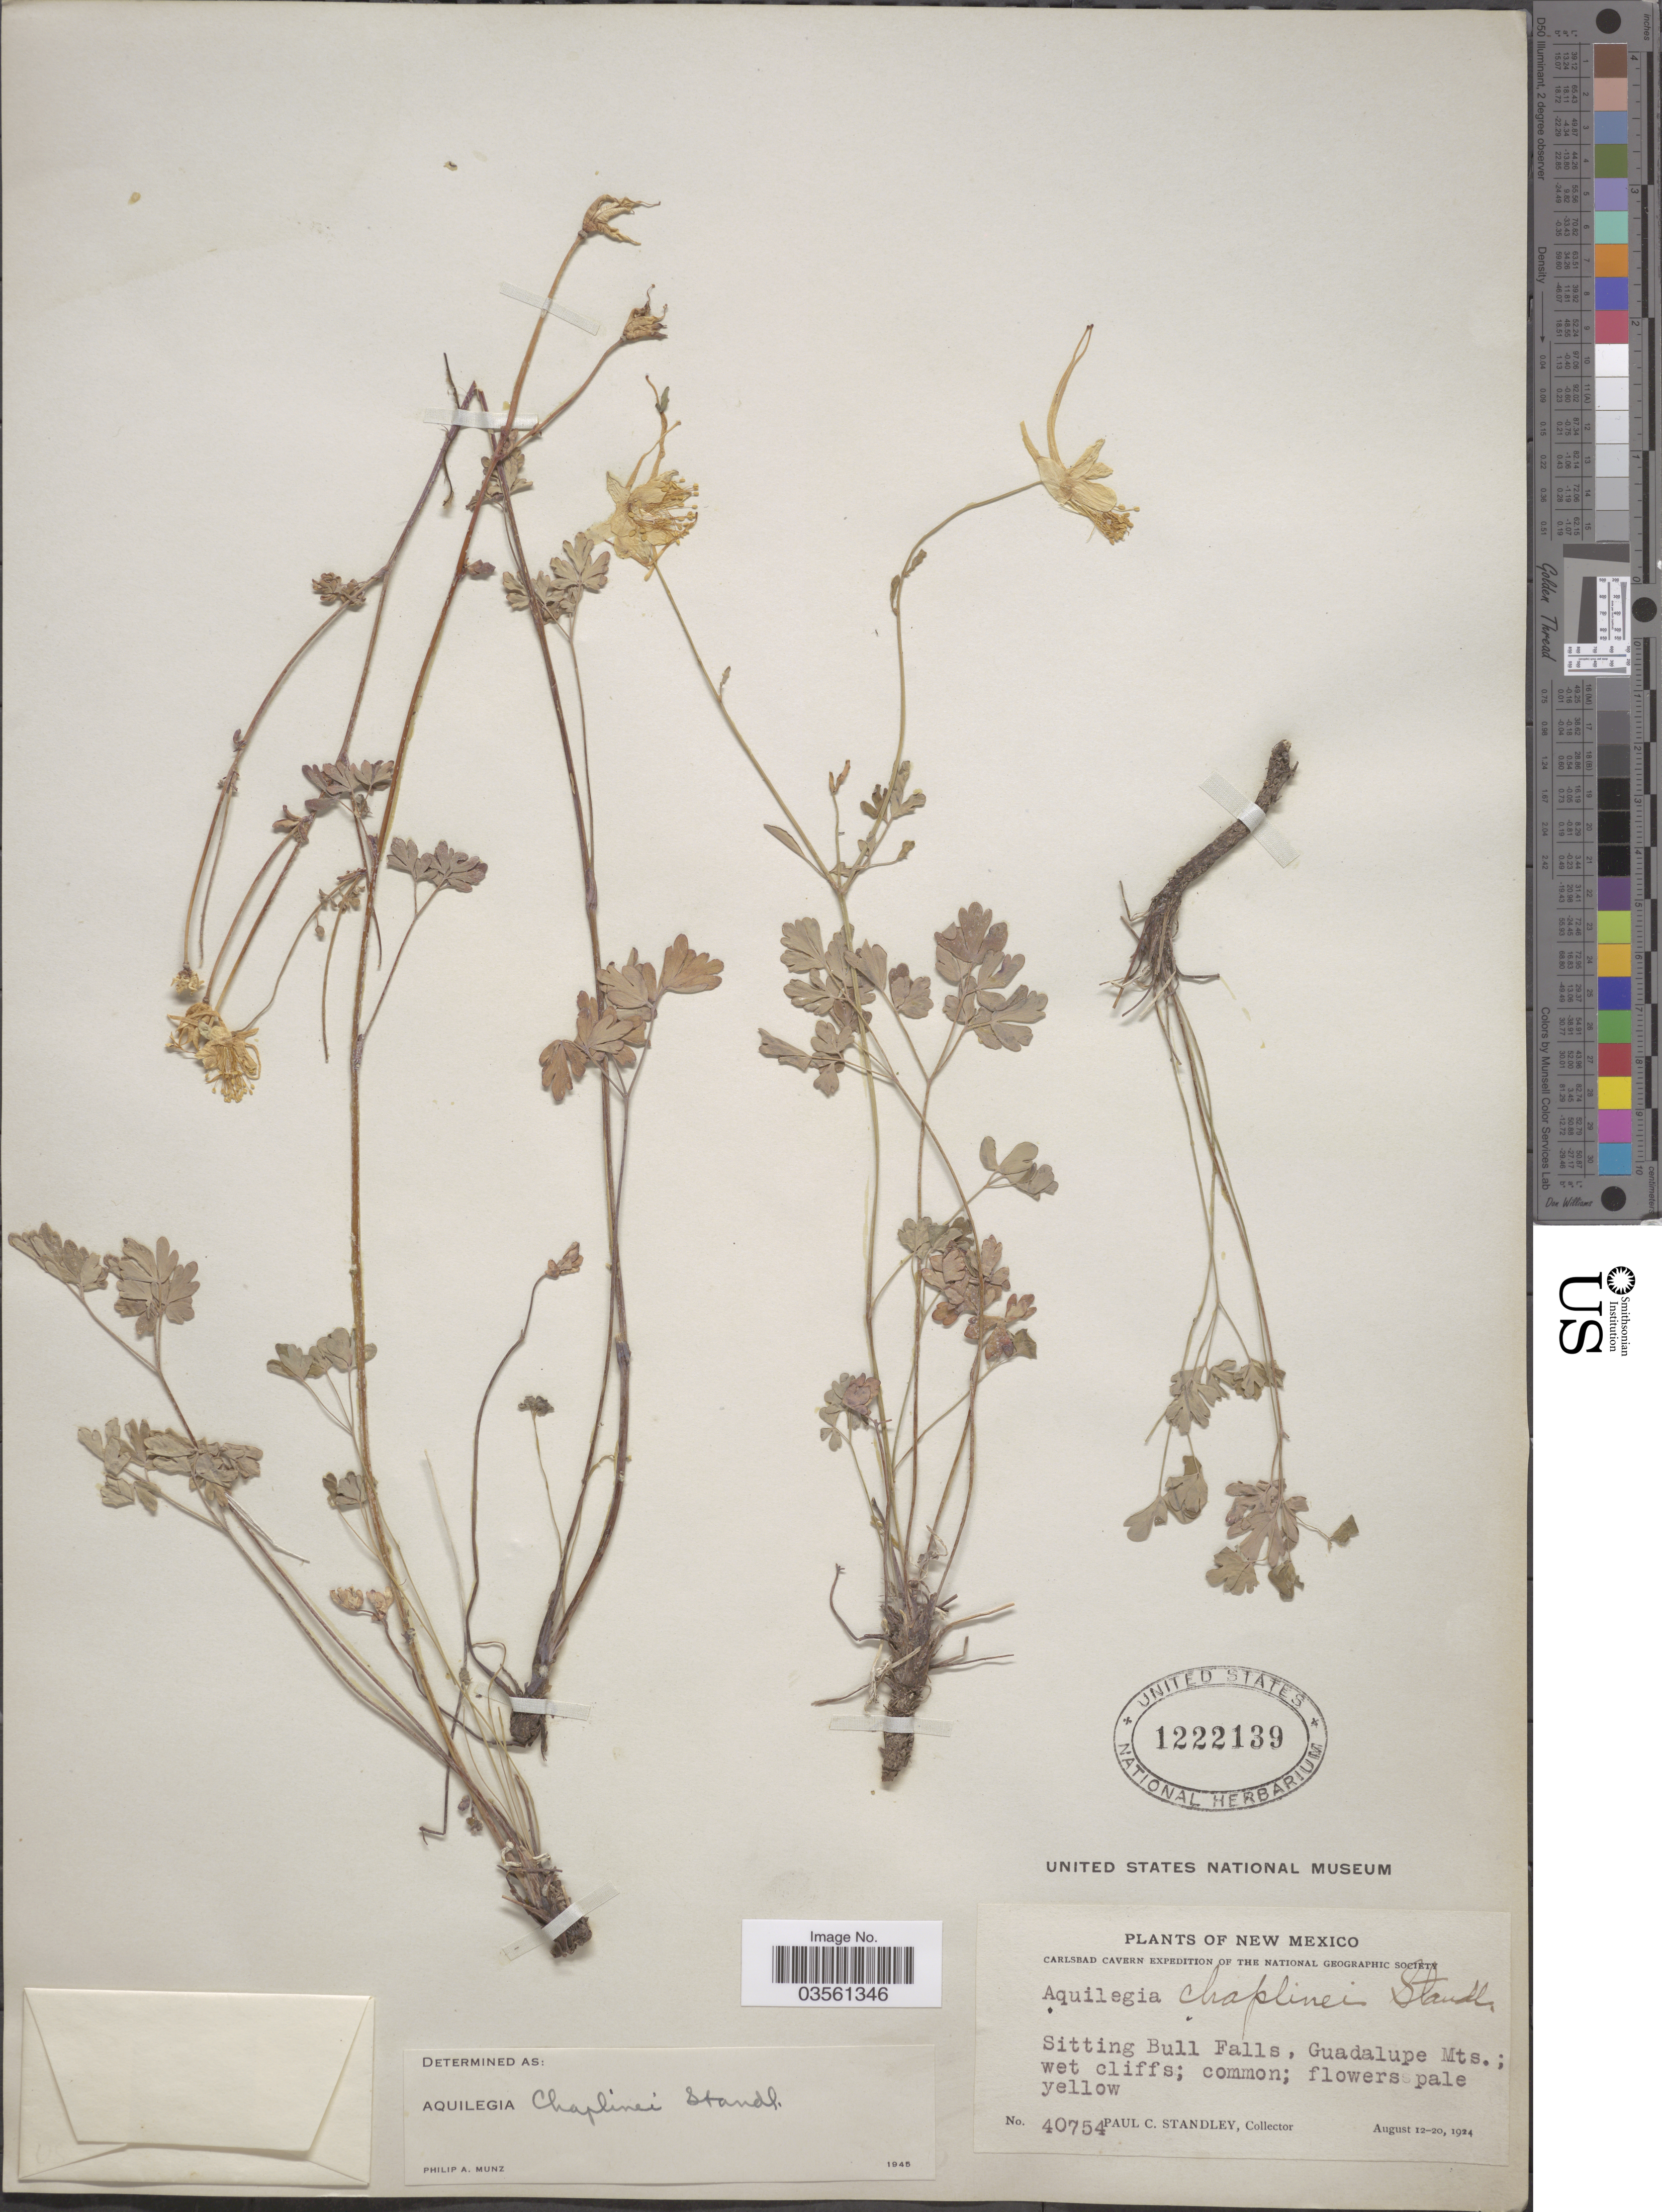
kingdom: Plantae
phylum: Tracheophyta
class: Magnoliopsida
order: Ranunculales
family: Ranunculaceae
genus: Aquilegia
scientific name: Aquilegia chaplinei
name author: Standl.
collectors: P. C. Standley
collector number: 40754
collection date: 1924-08-12/1924-08-20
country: United States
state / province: New Mexico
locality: Sitting Bull Falls, Guadalupe Mts.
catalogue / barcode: US 1222139